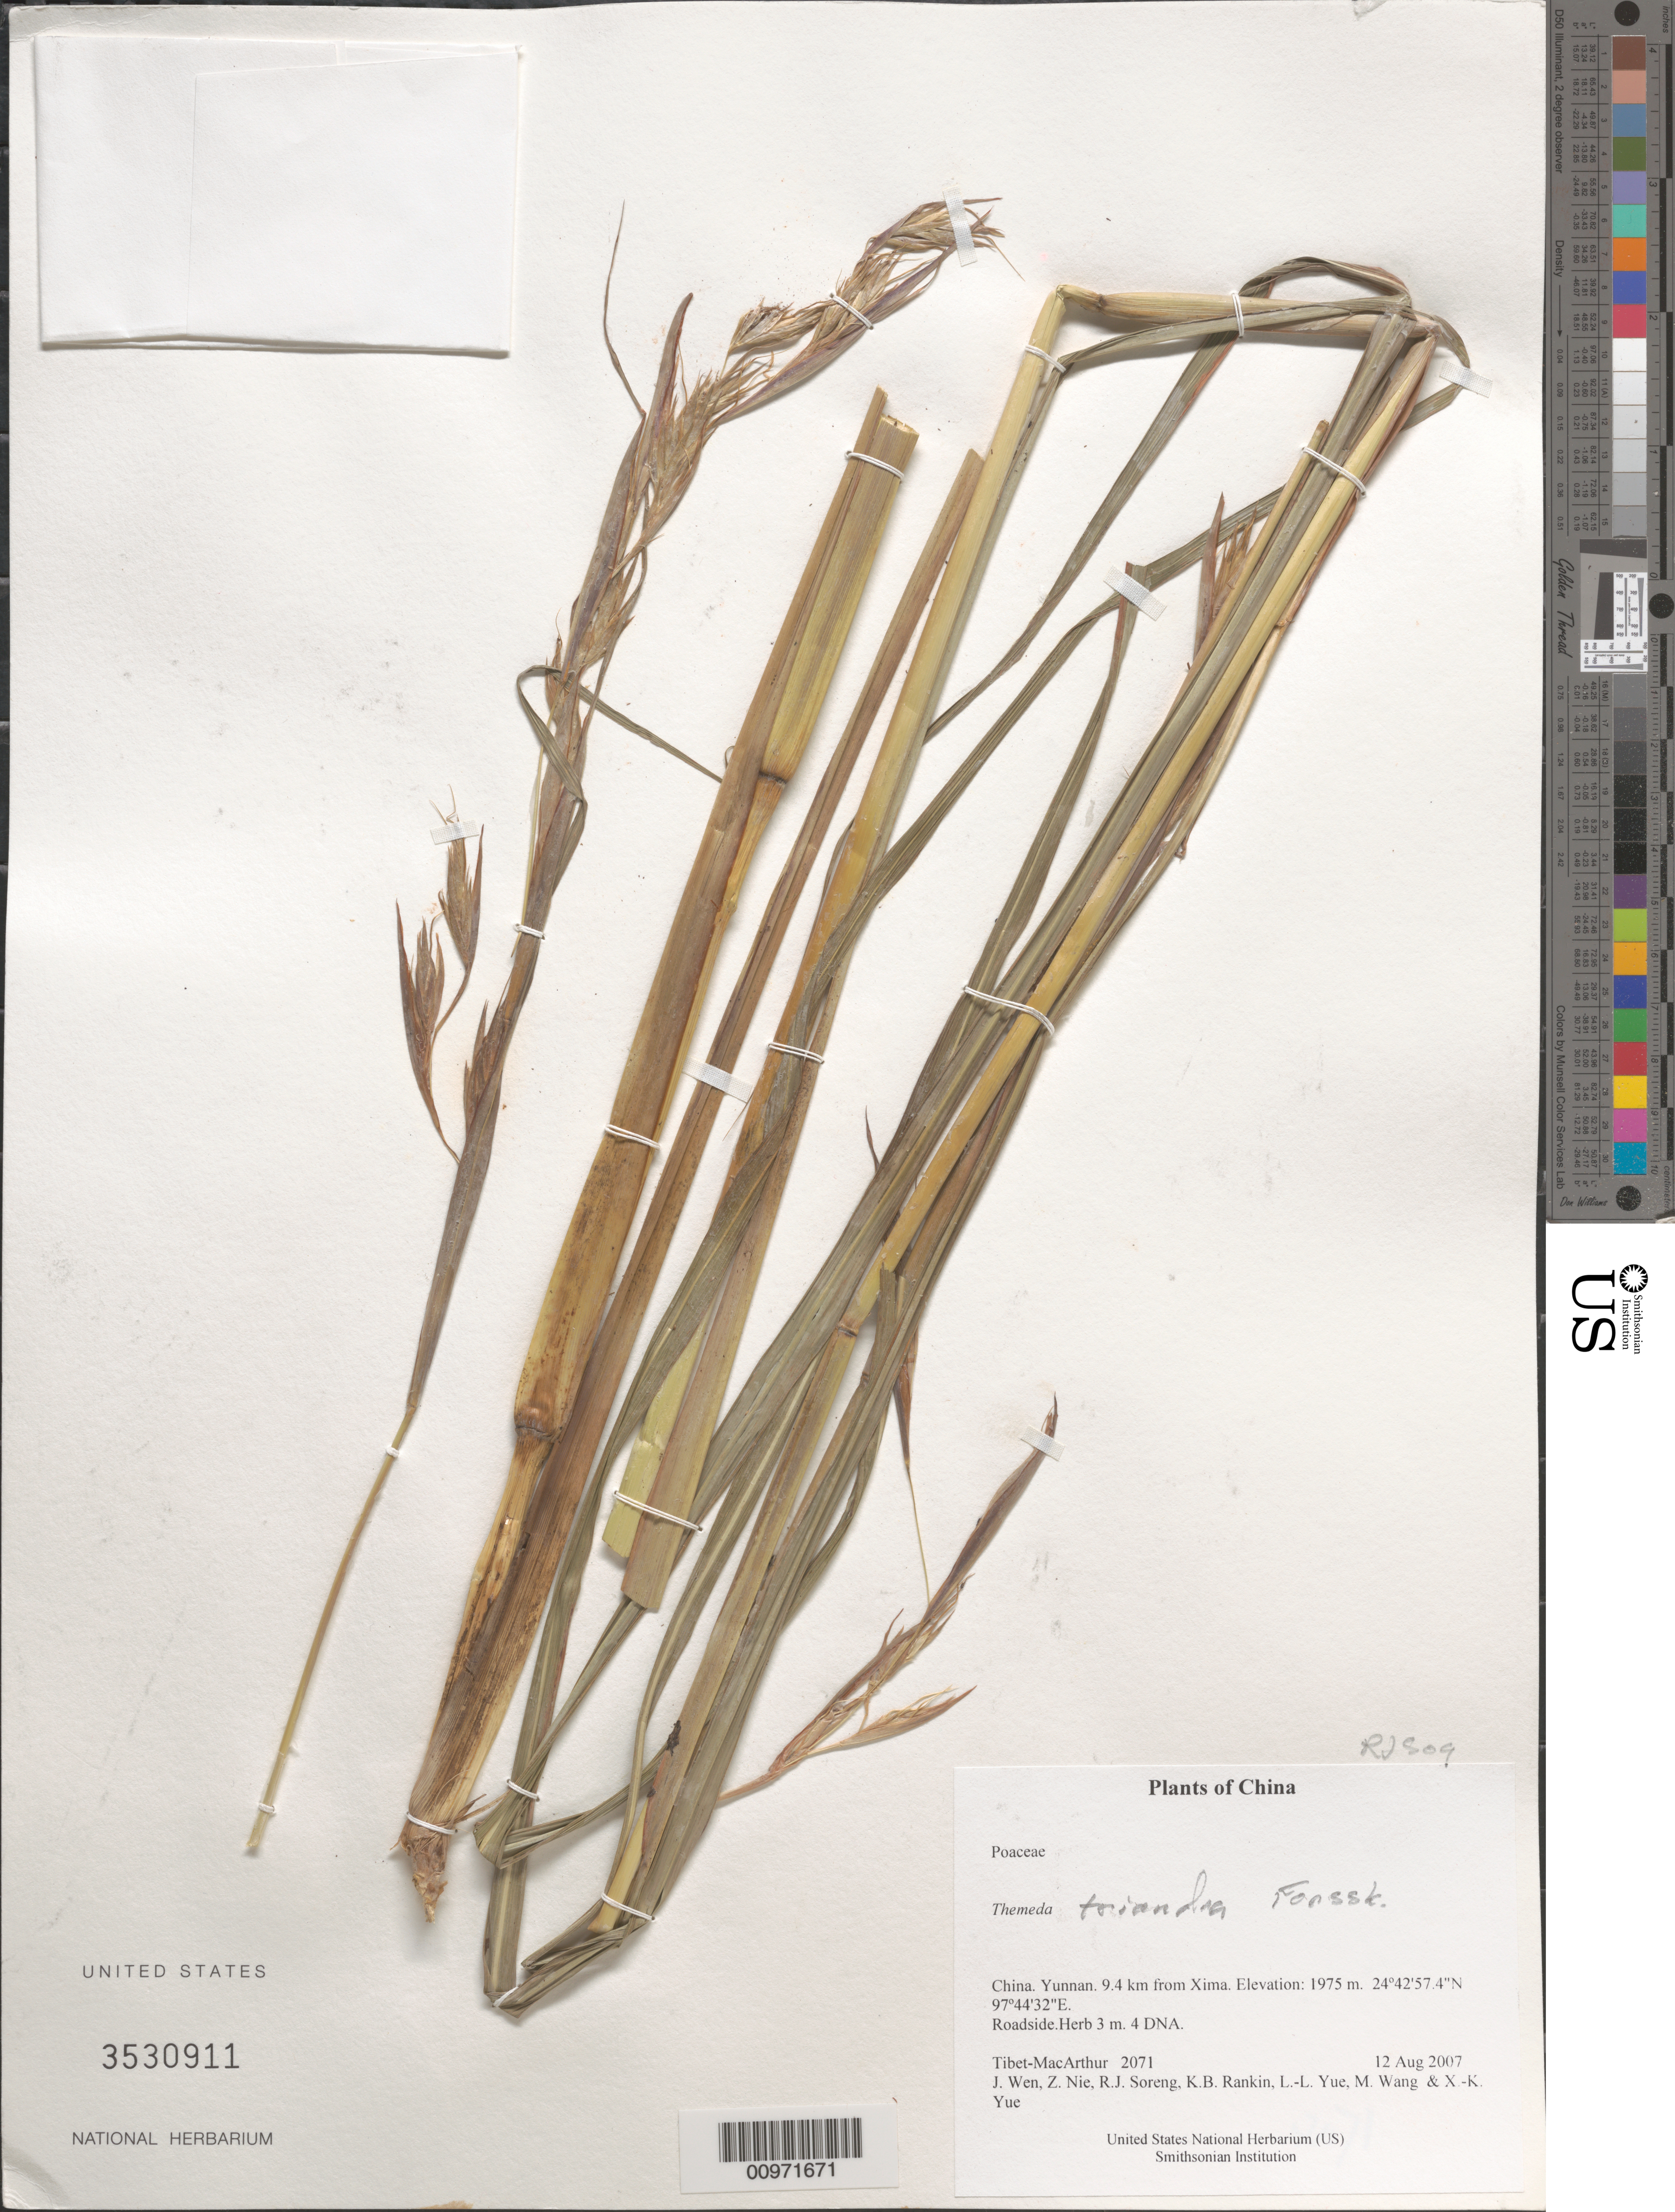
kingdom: Plantae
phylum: Tracheophyta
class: Liliopsida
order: Poales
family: Poaceae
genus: Themeda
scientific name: Themeda triandra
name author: Forssk.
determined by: Soreng, Robert J., Research Associate (BOT), Smithsonian Institution - National Museum of Natural History (UNITED STATES)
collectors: Tibet-MacArthur, J. Wen, Z. Nie, R. J. Soreng, K. Rankin, L. Yue, M. Wang & X. Yue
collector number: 2071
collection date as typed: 12 Aug 2007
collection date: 2007-08-12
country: China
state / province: Yunnan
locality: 9.4 km from Xima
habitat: Roadside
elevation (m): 1975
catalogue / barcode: US 3530911